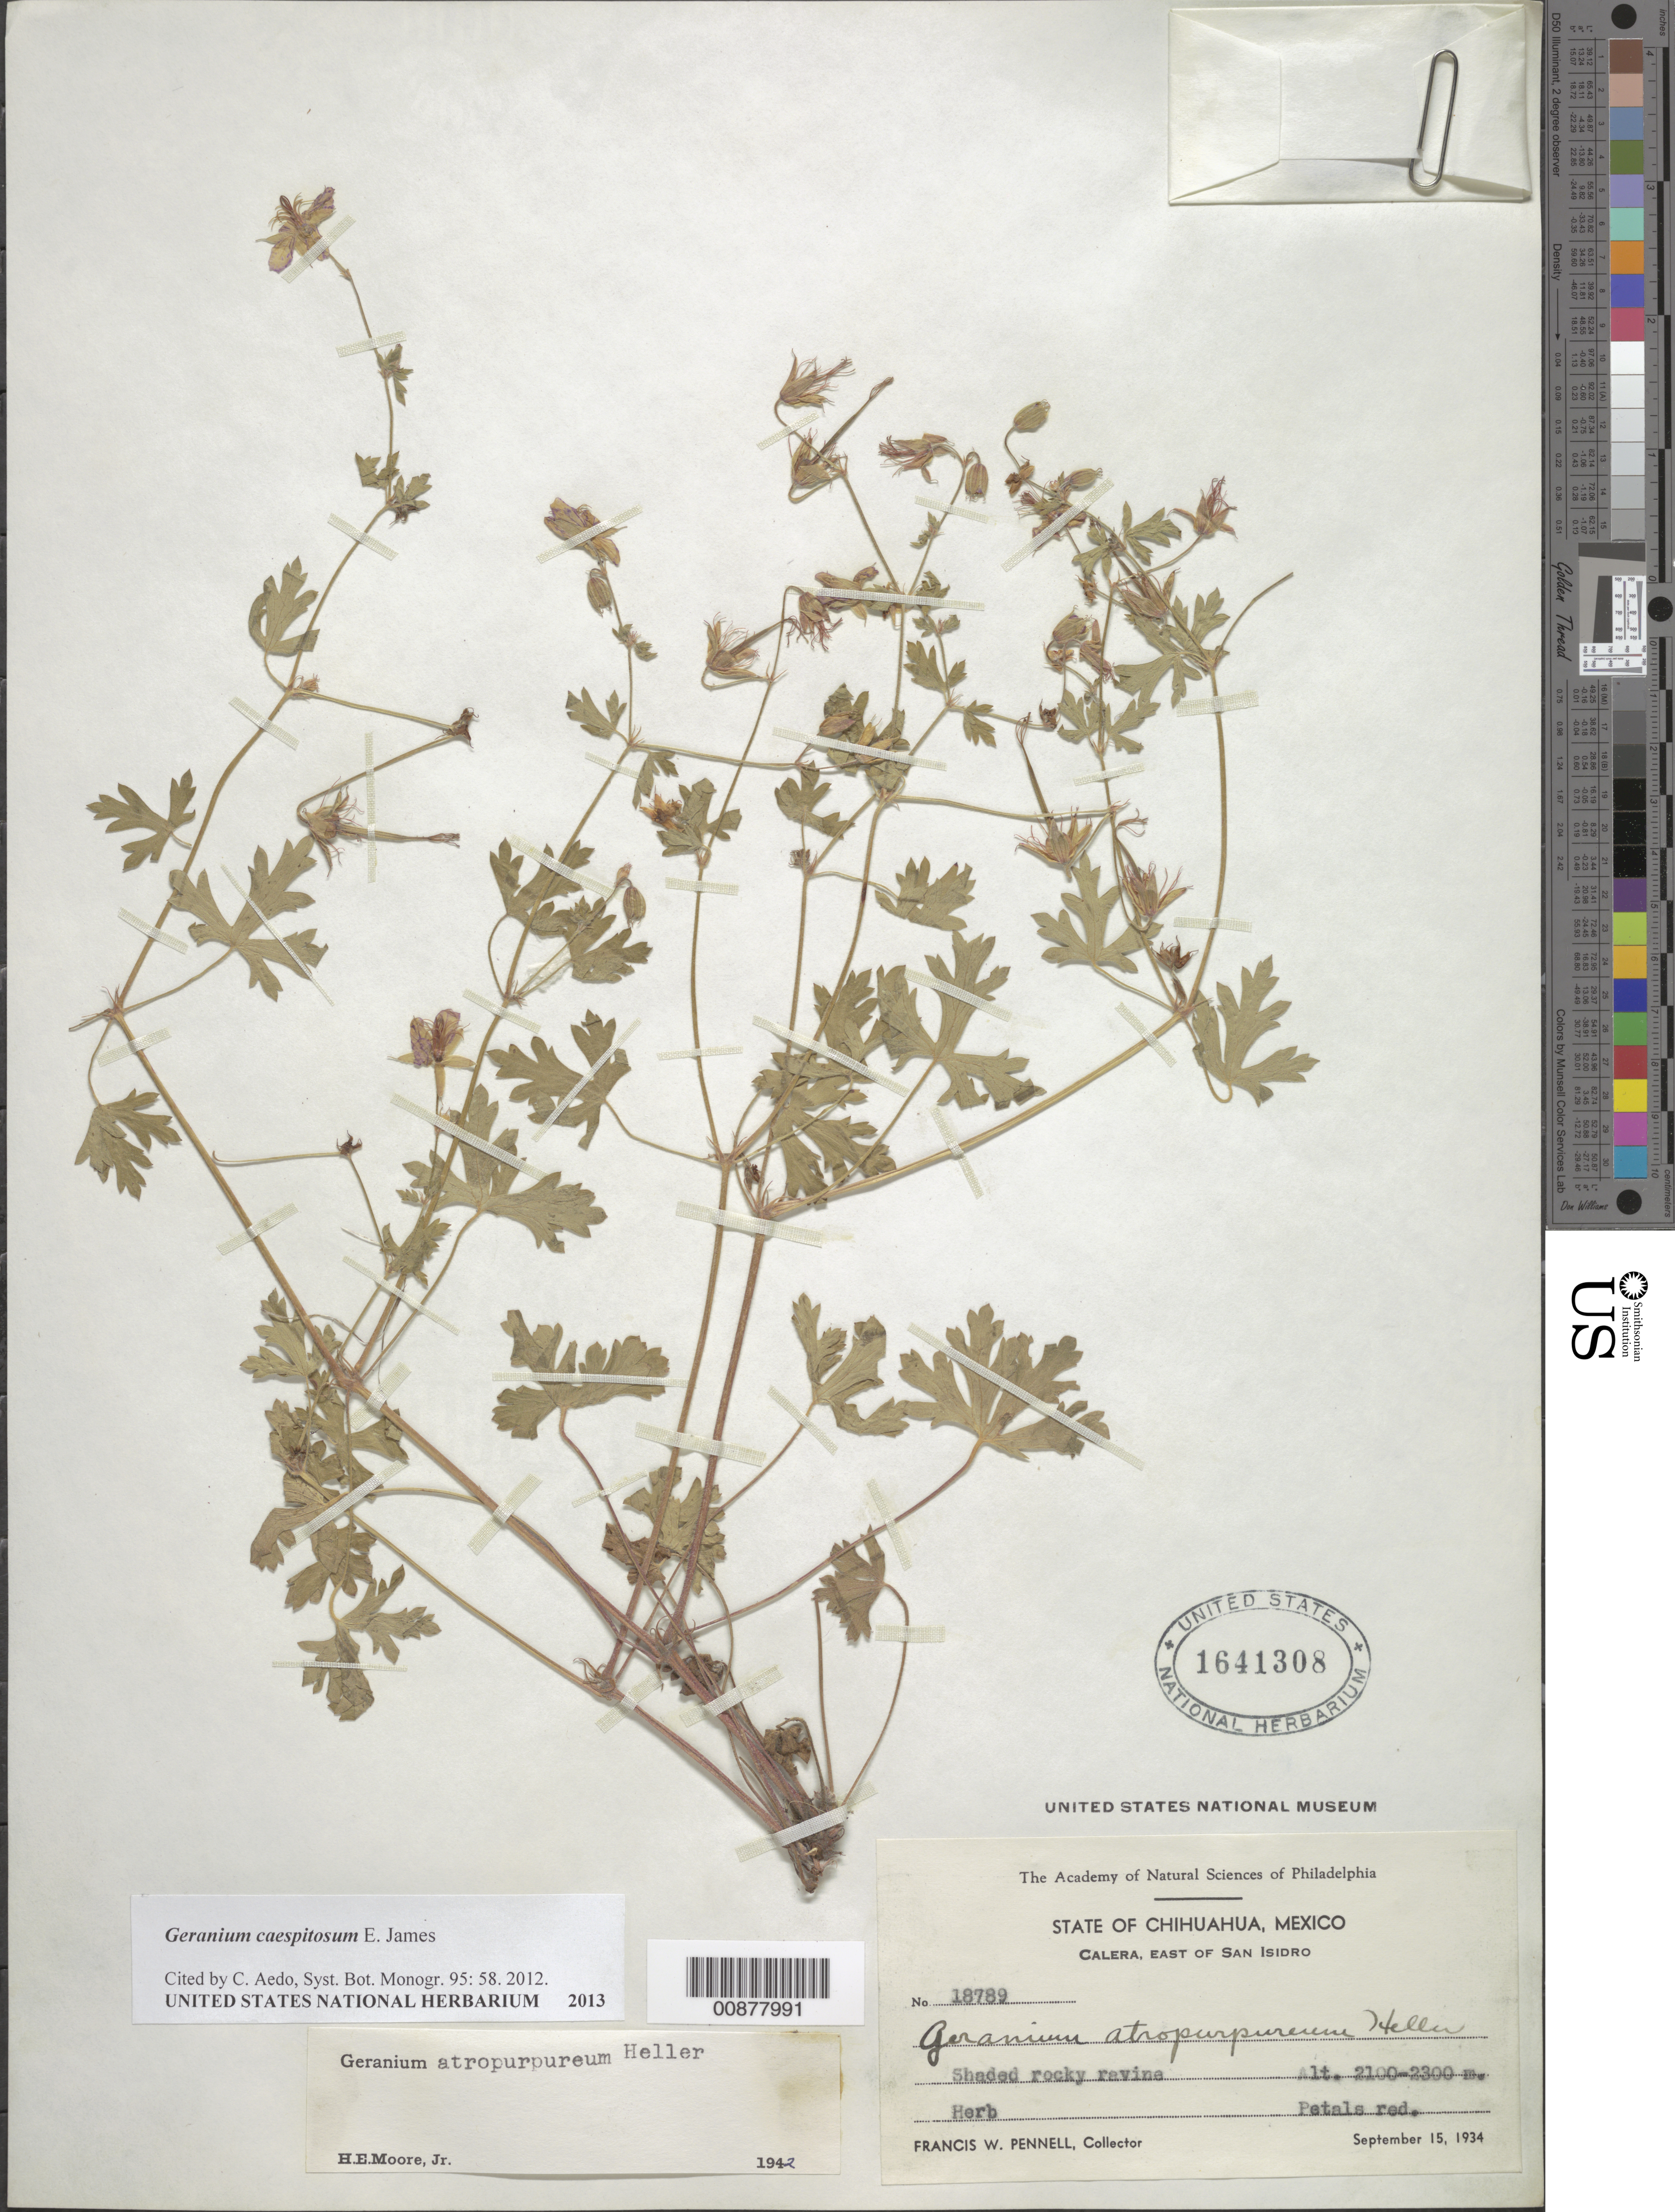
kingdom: Plantae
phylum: Tracheophyta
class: Magnoliopsida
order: Geraniales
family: Geraniaceae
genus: Geranium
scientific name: Geranium atropurpureum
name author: A. Heller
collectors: F. W. Pennell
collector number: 18789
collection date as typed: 15 Sep 1934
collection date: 1934-09-15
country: Mexico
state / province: Chihuahua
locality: Calera, east of San Isidro, Chihuahua.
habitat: Shaded rocky ravine.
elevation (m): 2300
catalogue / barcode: US 1641308